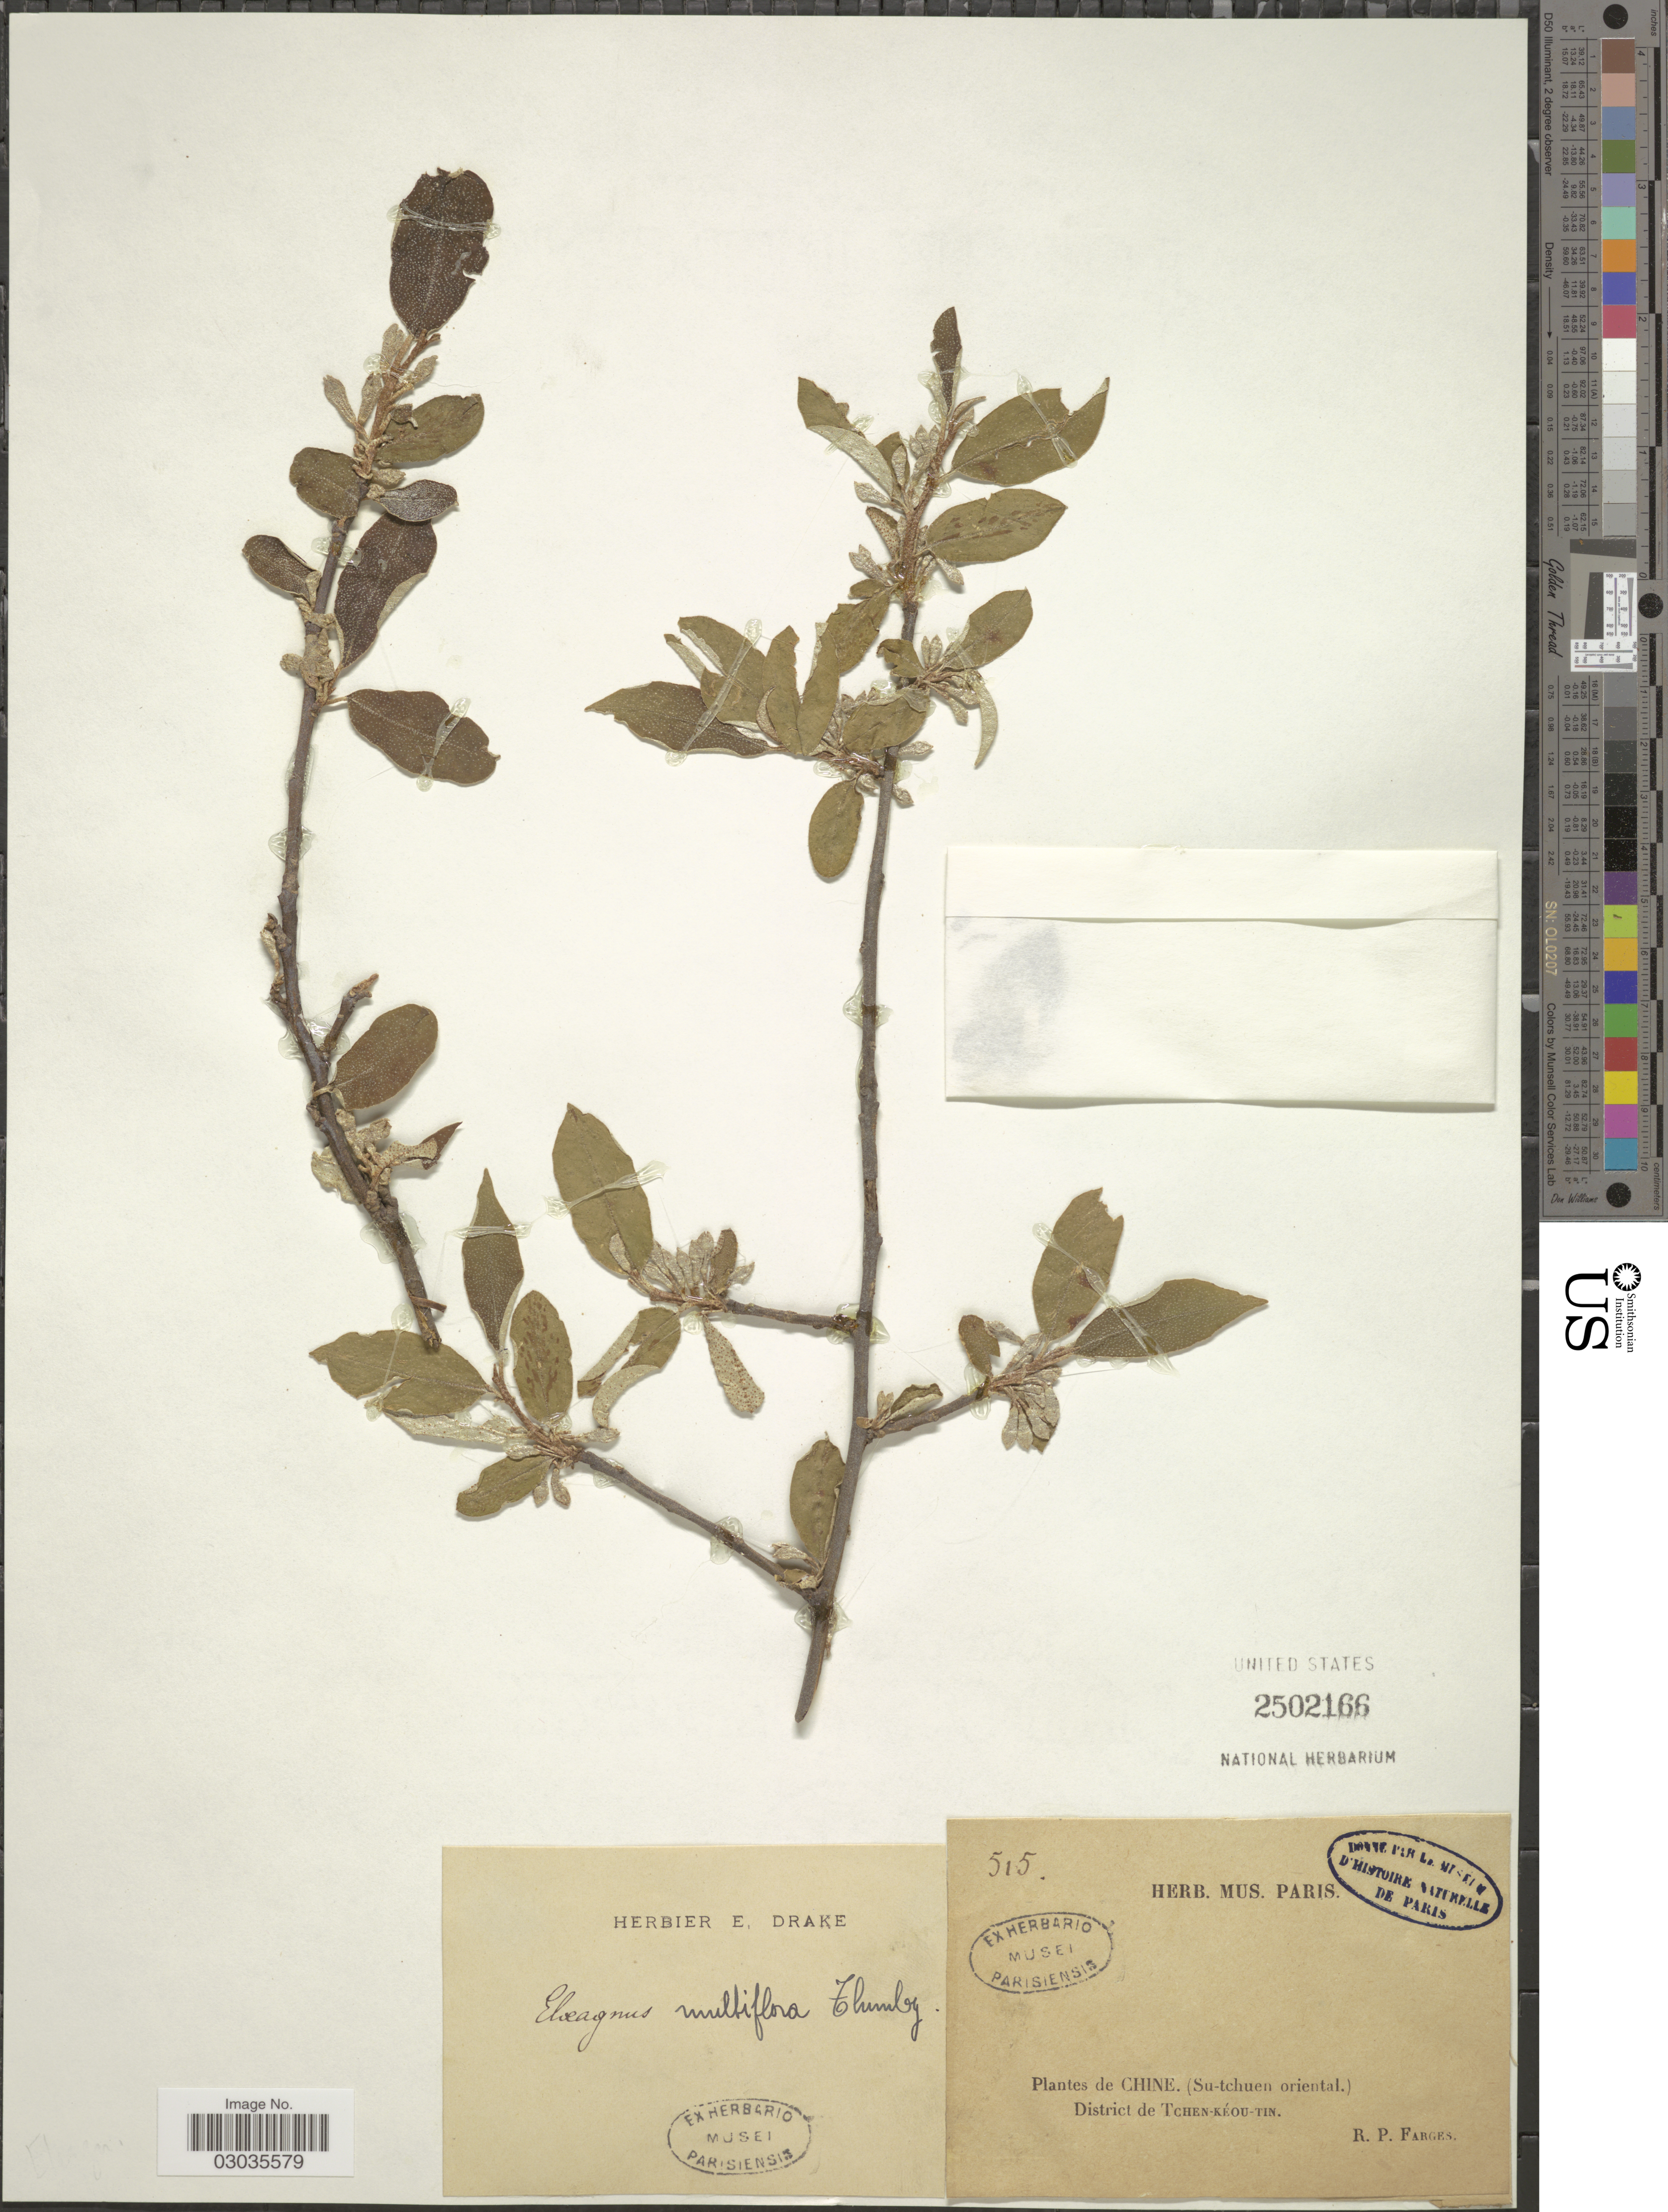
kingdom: Plantae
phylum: Tracheophyta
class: Magnoliopsida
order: Rosales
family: Elaeagnaceae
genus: Elaeagnus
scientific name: Elaeagnus multiflora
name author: Thunb.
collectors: R. Farges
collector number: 515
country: China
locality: Chine.(Su-tchuen oriental.). District de Tchen-Kéou-Tin.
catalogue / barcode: US 2502166